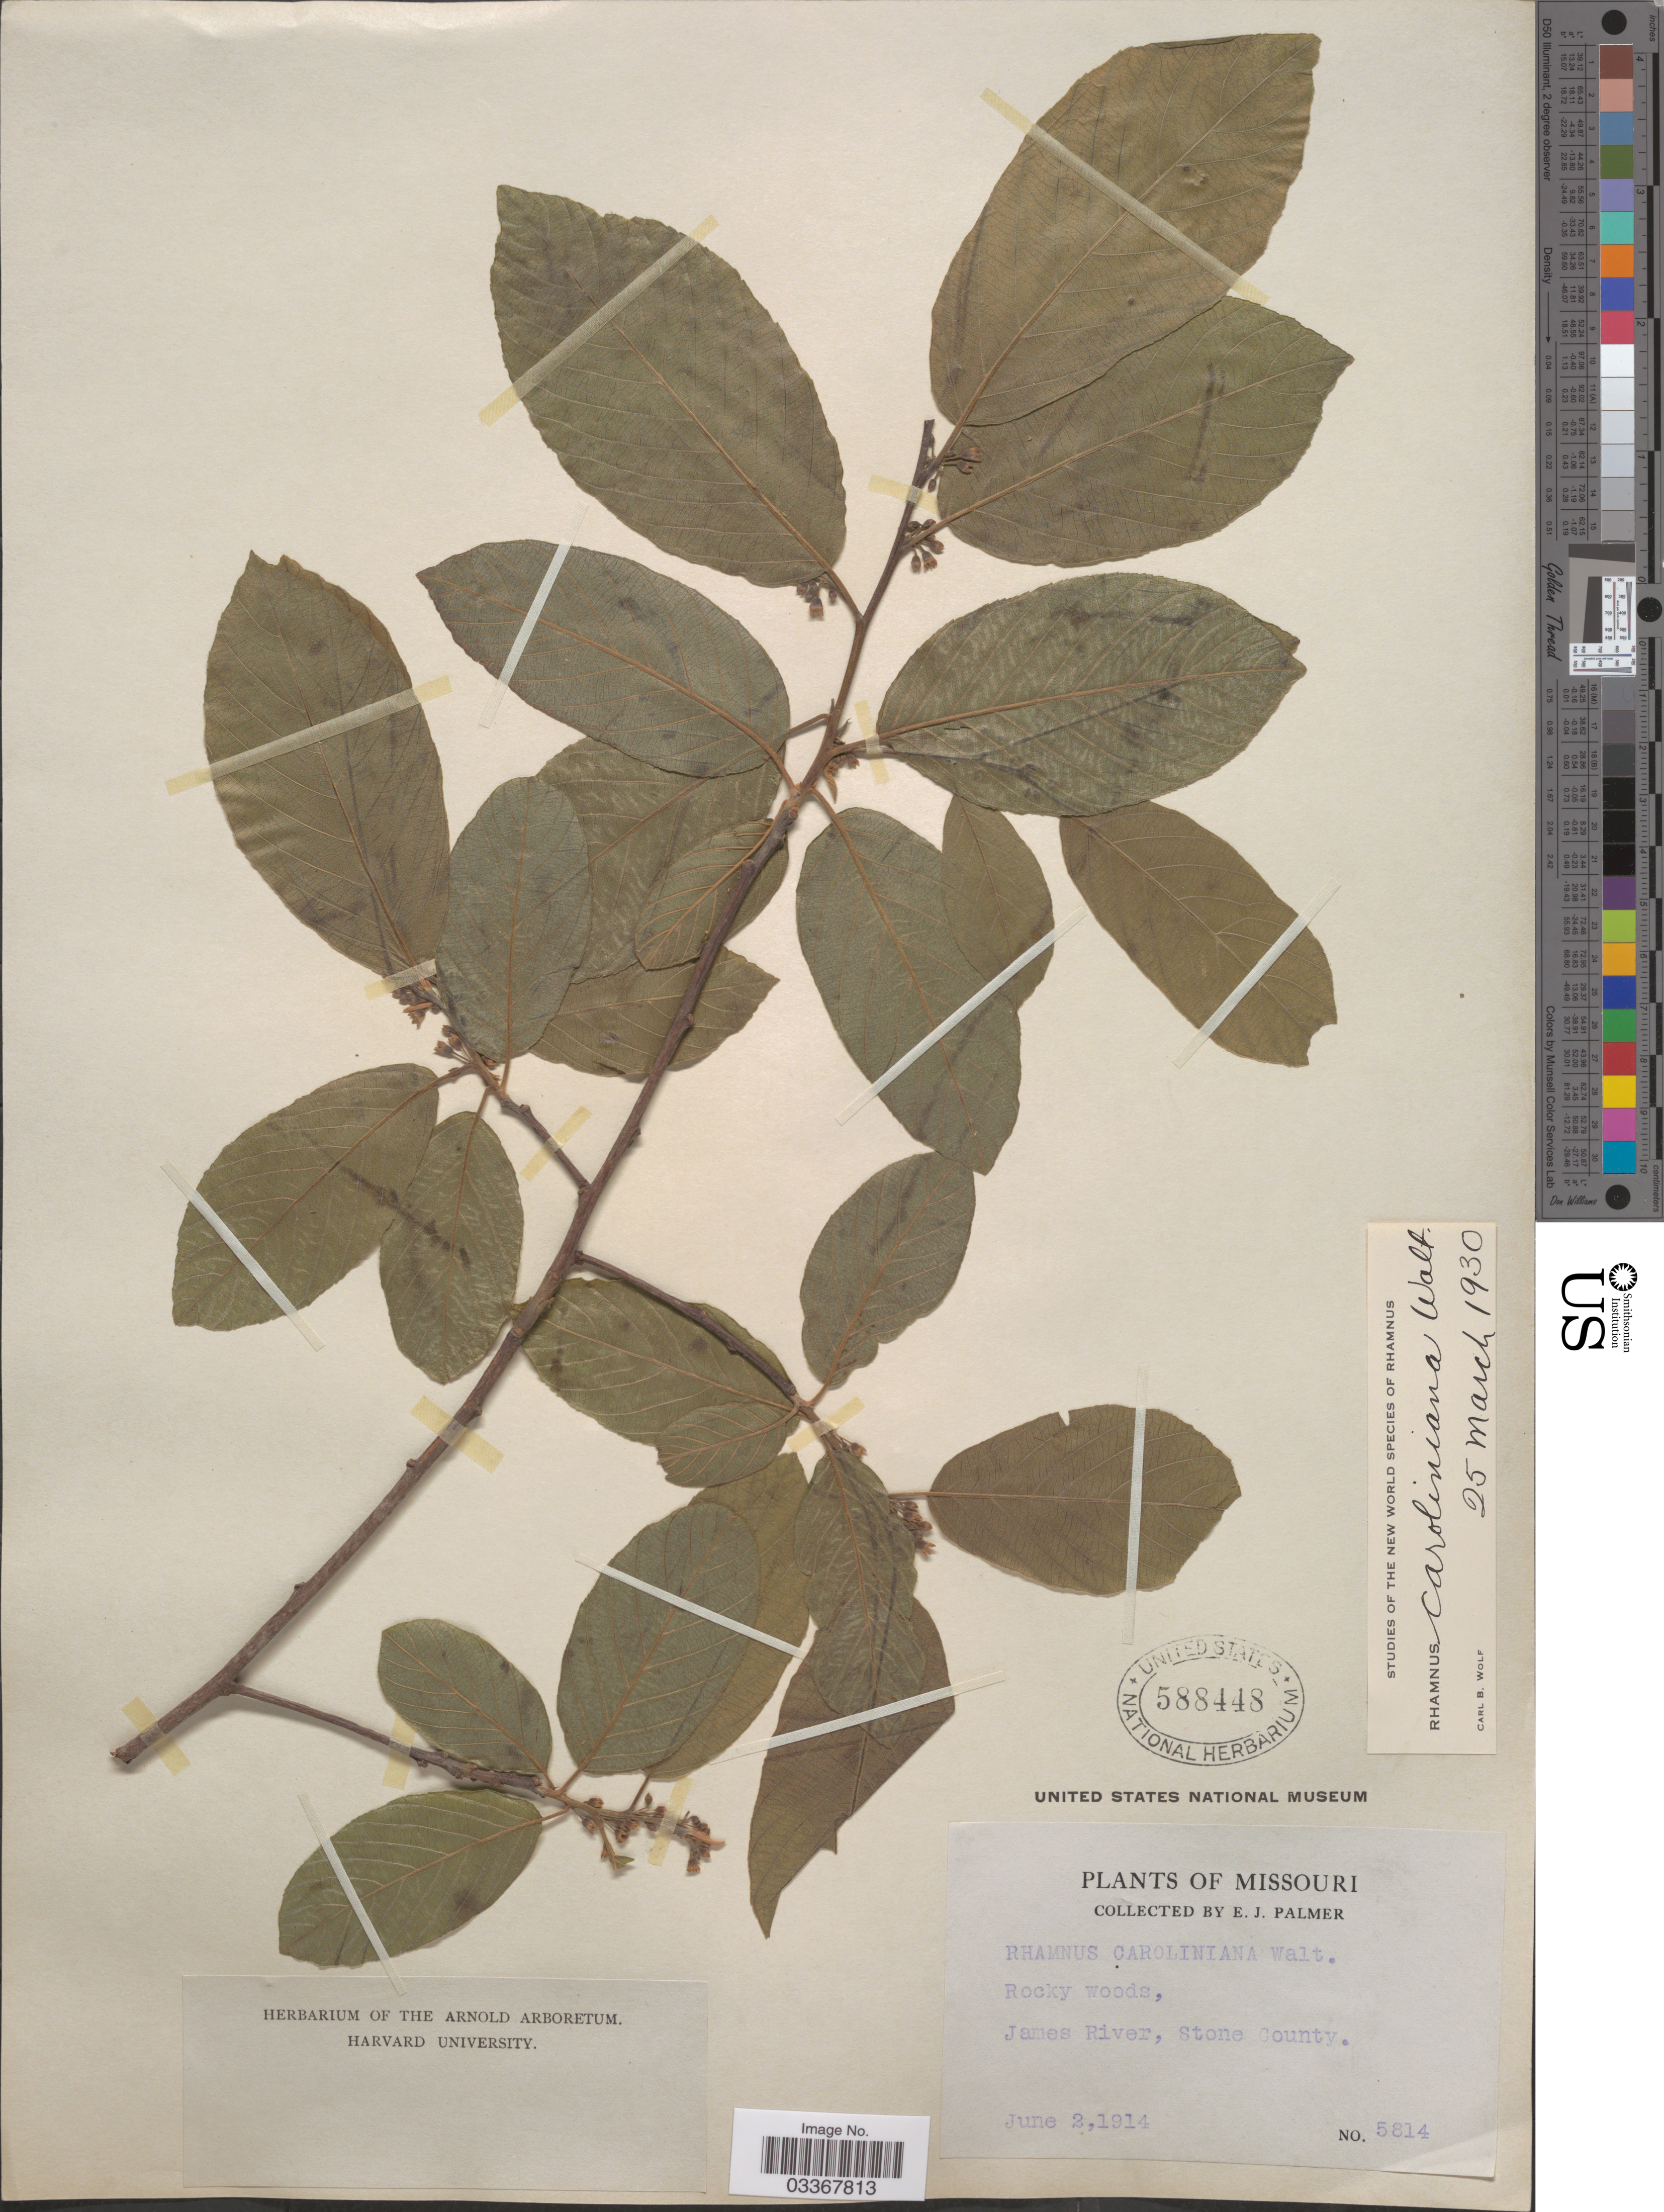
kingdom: Plantae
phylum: Tracheophyta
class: Magnoliopsida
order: Rosales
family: Rhamnaceae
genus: Frangula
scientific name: Frangula caroliniana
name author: (Walter) A. Gray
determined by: Strong, Mark T., (BOT), Smithsonian Institution - National Museum of Natural History (UNITED STATES)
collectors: E. J. Palmer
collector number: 5814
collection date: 1914-06-02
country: United States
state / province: Missouri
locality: James River, Stone County.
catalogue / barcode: US 588448